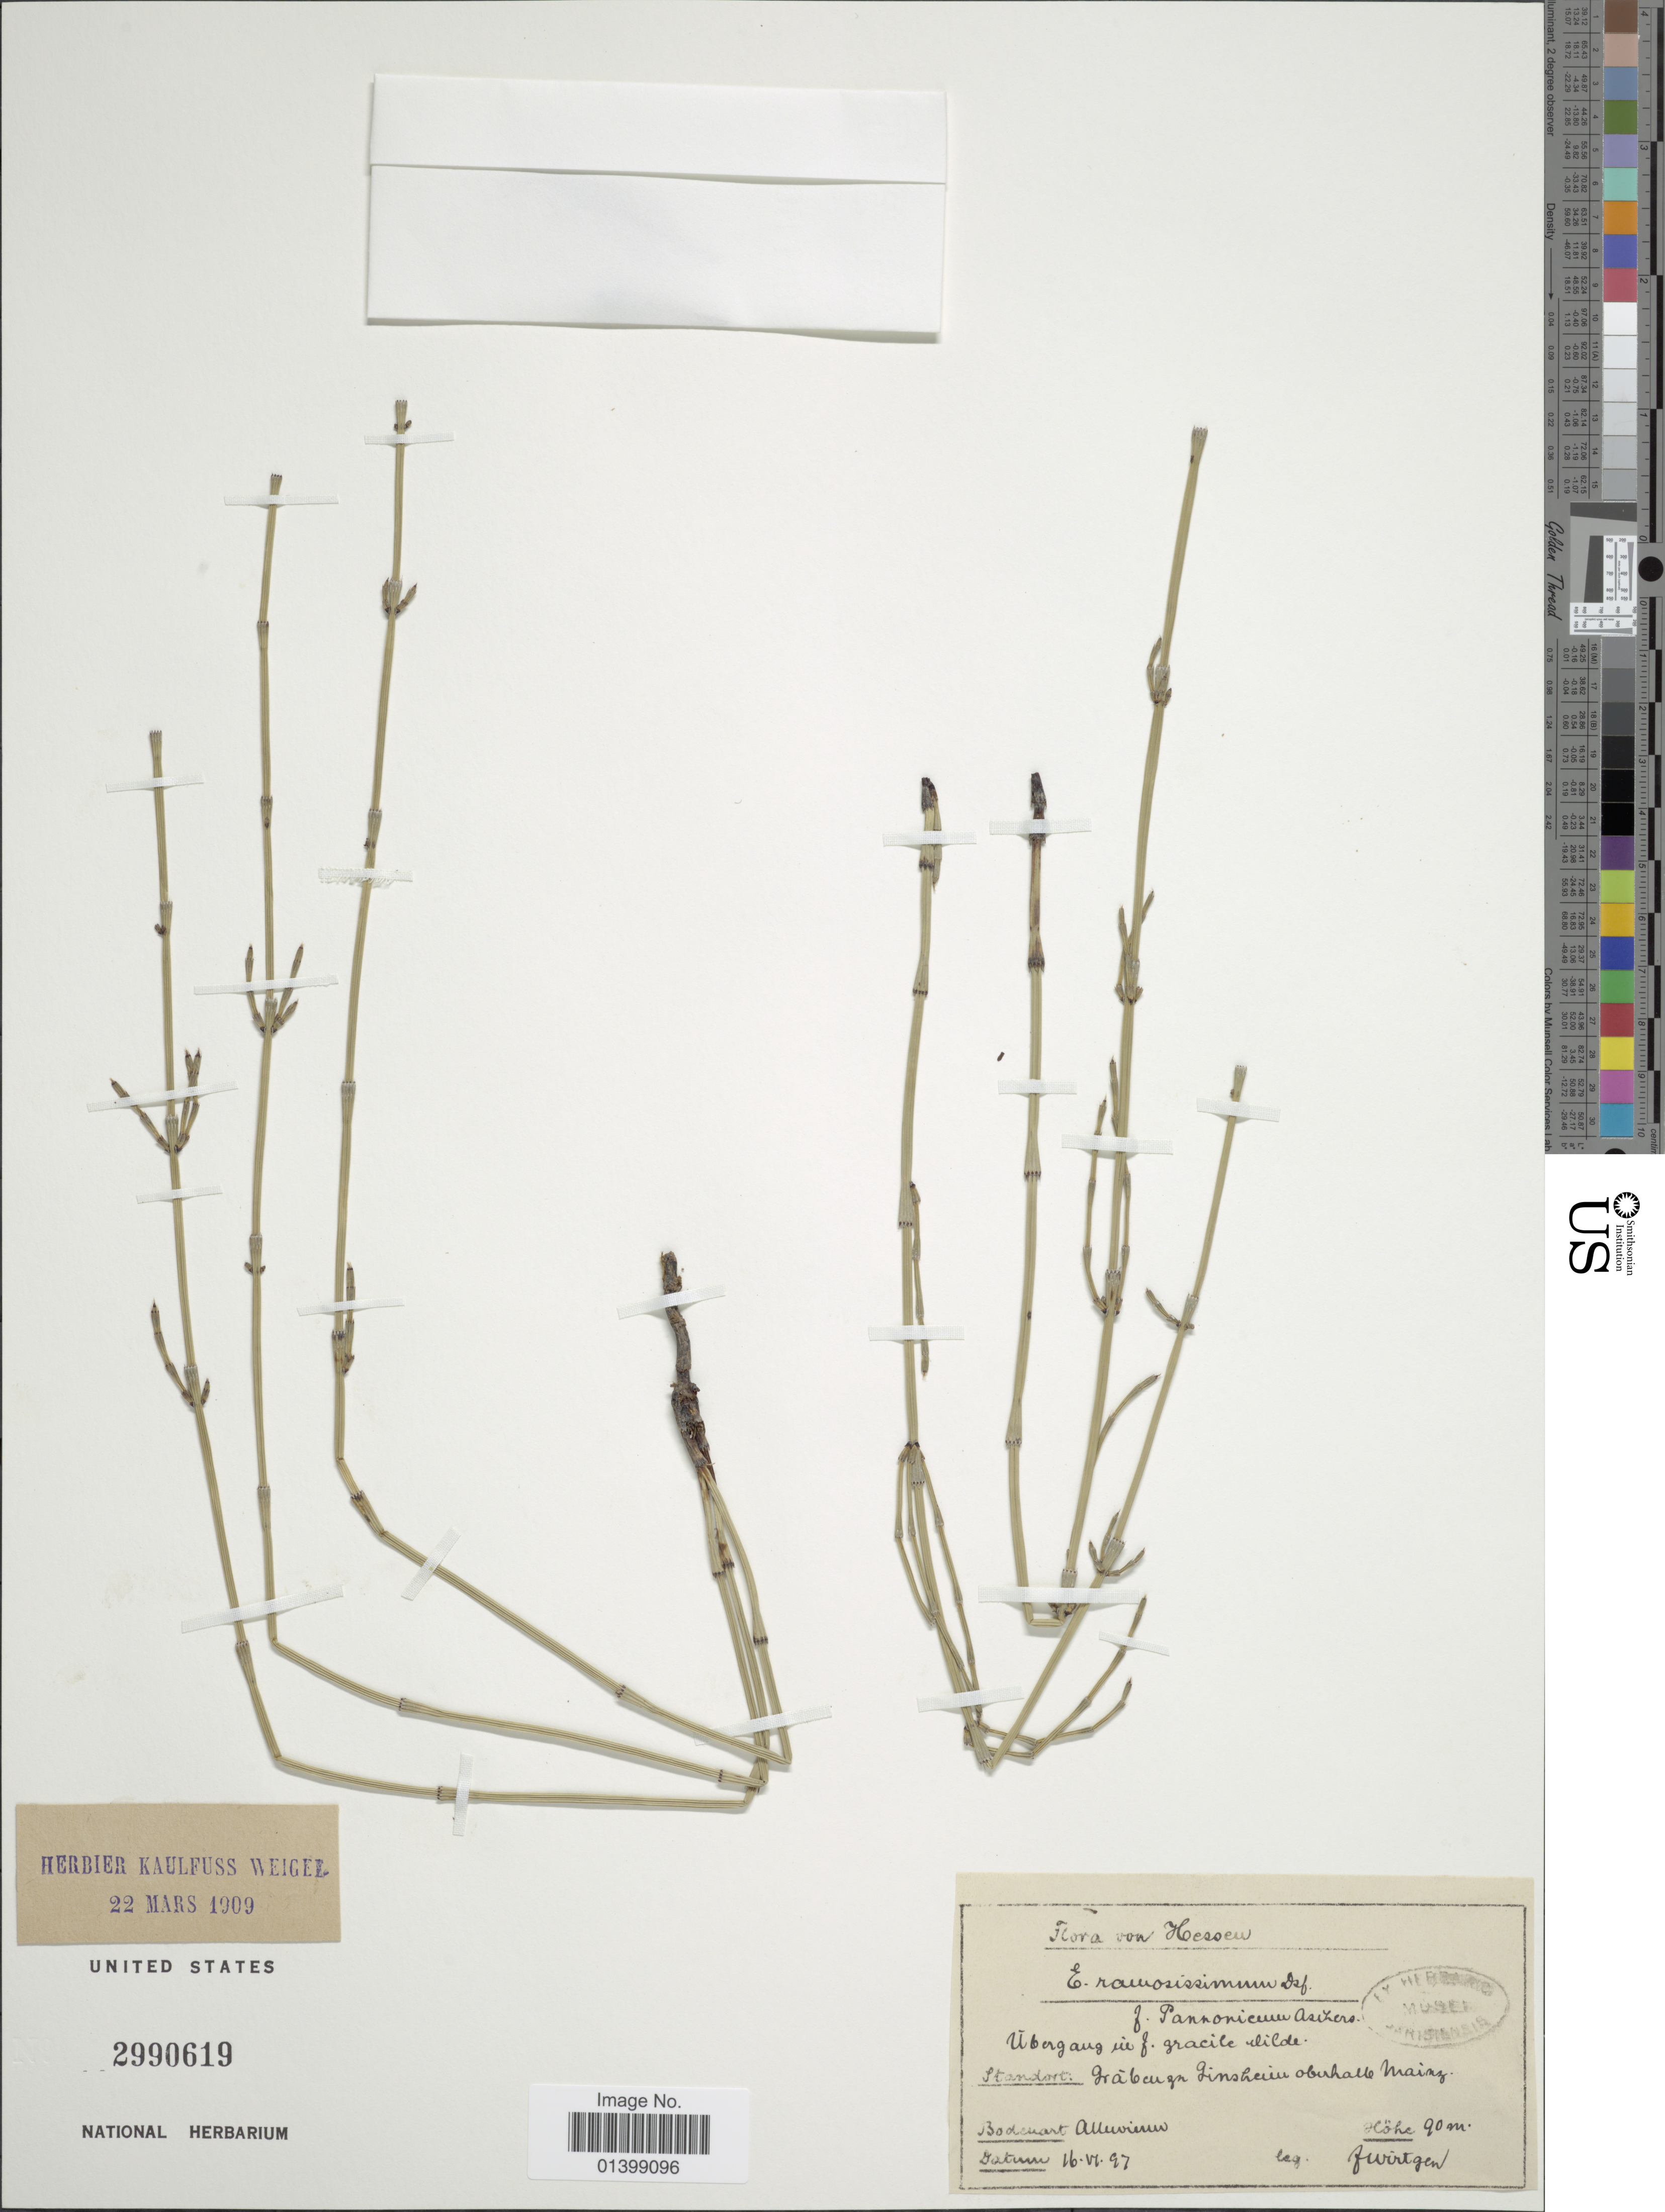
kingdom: Plantae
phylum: Tracheophyta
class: Polypodiopsida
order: Equisetales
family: Equisetaceae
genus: Equisetum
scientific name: Equisetum ramosissimum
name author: Desf.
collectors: F. Wirtgen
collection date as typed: Transcribed d/m/y: 16/6/97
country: Germany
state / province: Hesse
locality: Gräben Linsheim oberhals Marz [interpreted]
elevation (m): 90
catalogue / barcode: US 2990619